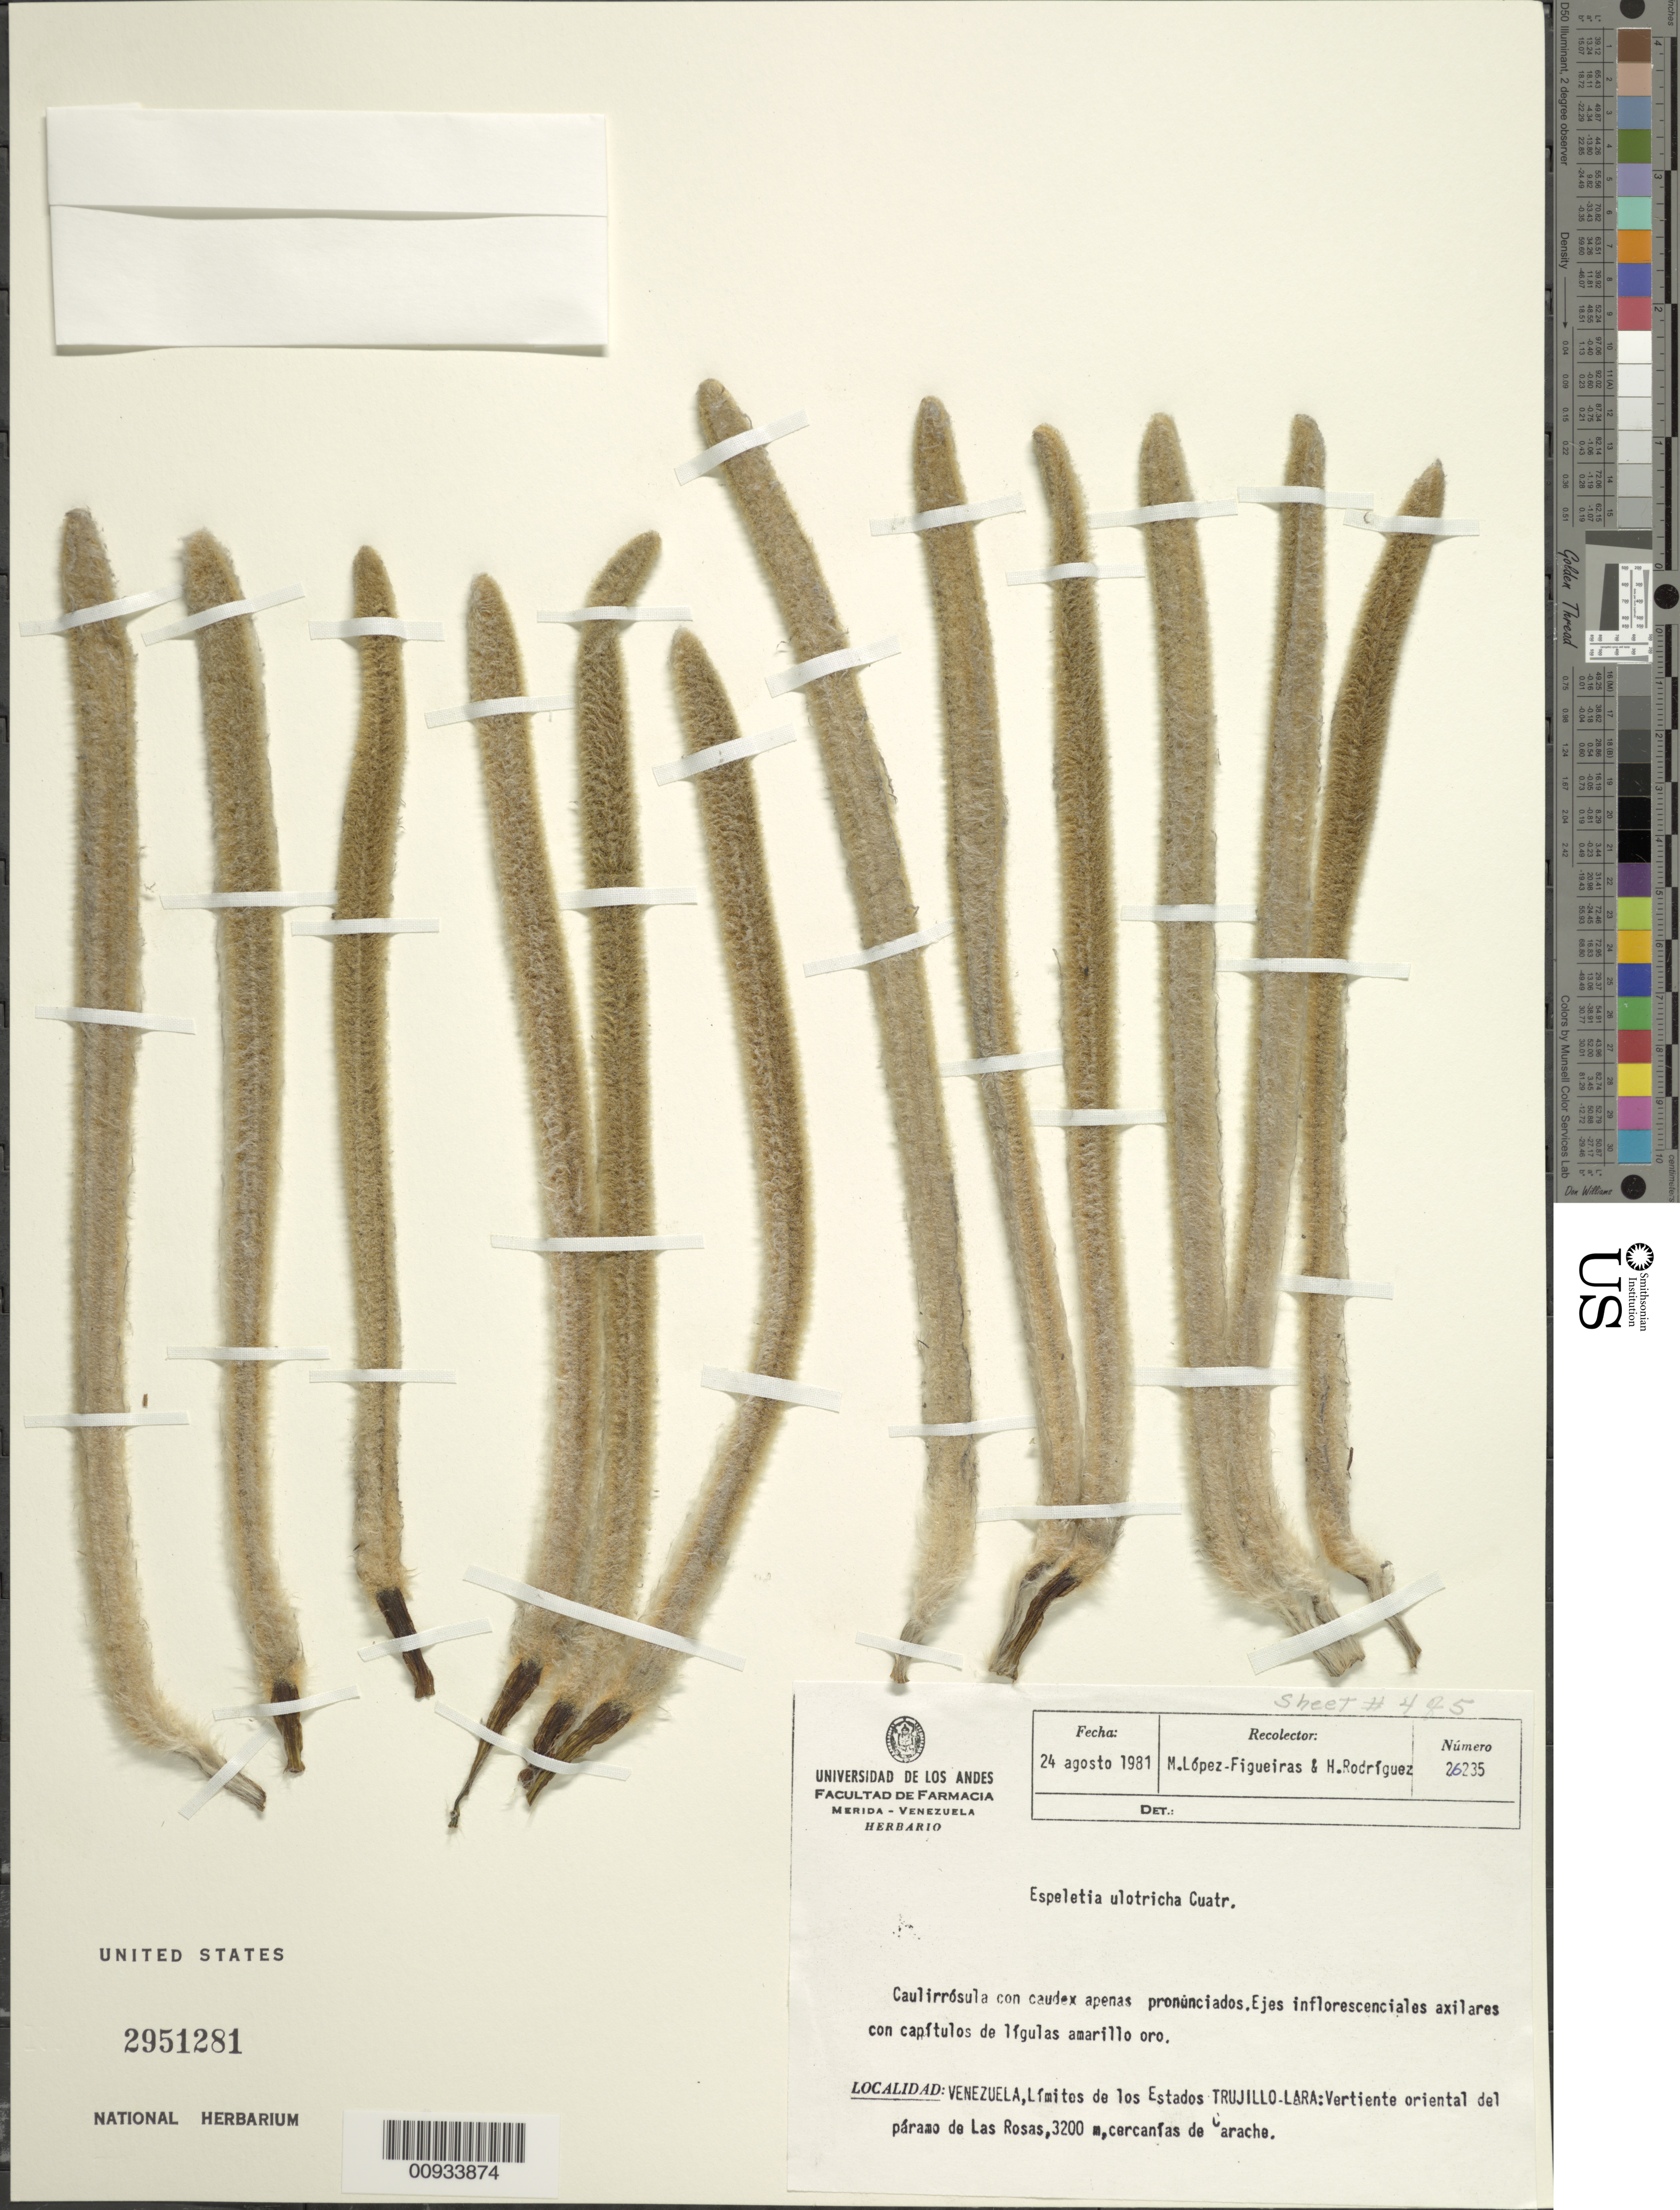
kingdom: Plantae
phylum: Tracheophyta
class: Magnoliopsida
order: Asterales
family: Asteraceae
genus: Espeletia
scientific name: Espeletia ulotricha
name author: Cuatrec.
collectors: M. López Figueiras & H. Rodríguez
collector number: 26235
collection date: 1981-08-24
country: Venezuela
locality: Limites de los Estados Trujillo-Lara, Vertiente Oriental del paramo de Las Rosas, cercanias de Carache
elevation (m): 3200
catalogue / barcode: US 2951281